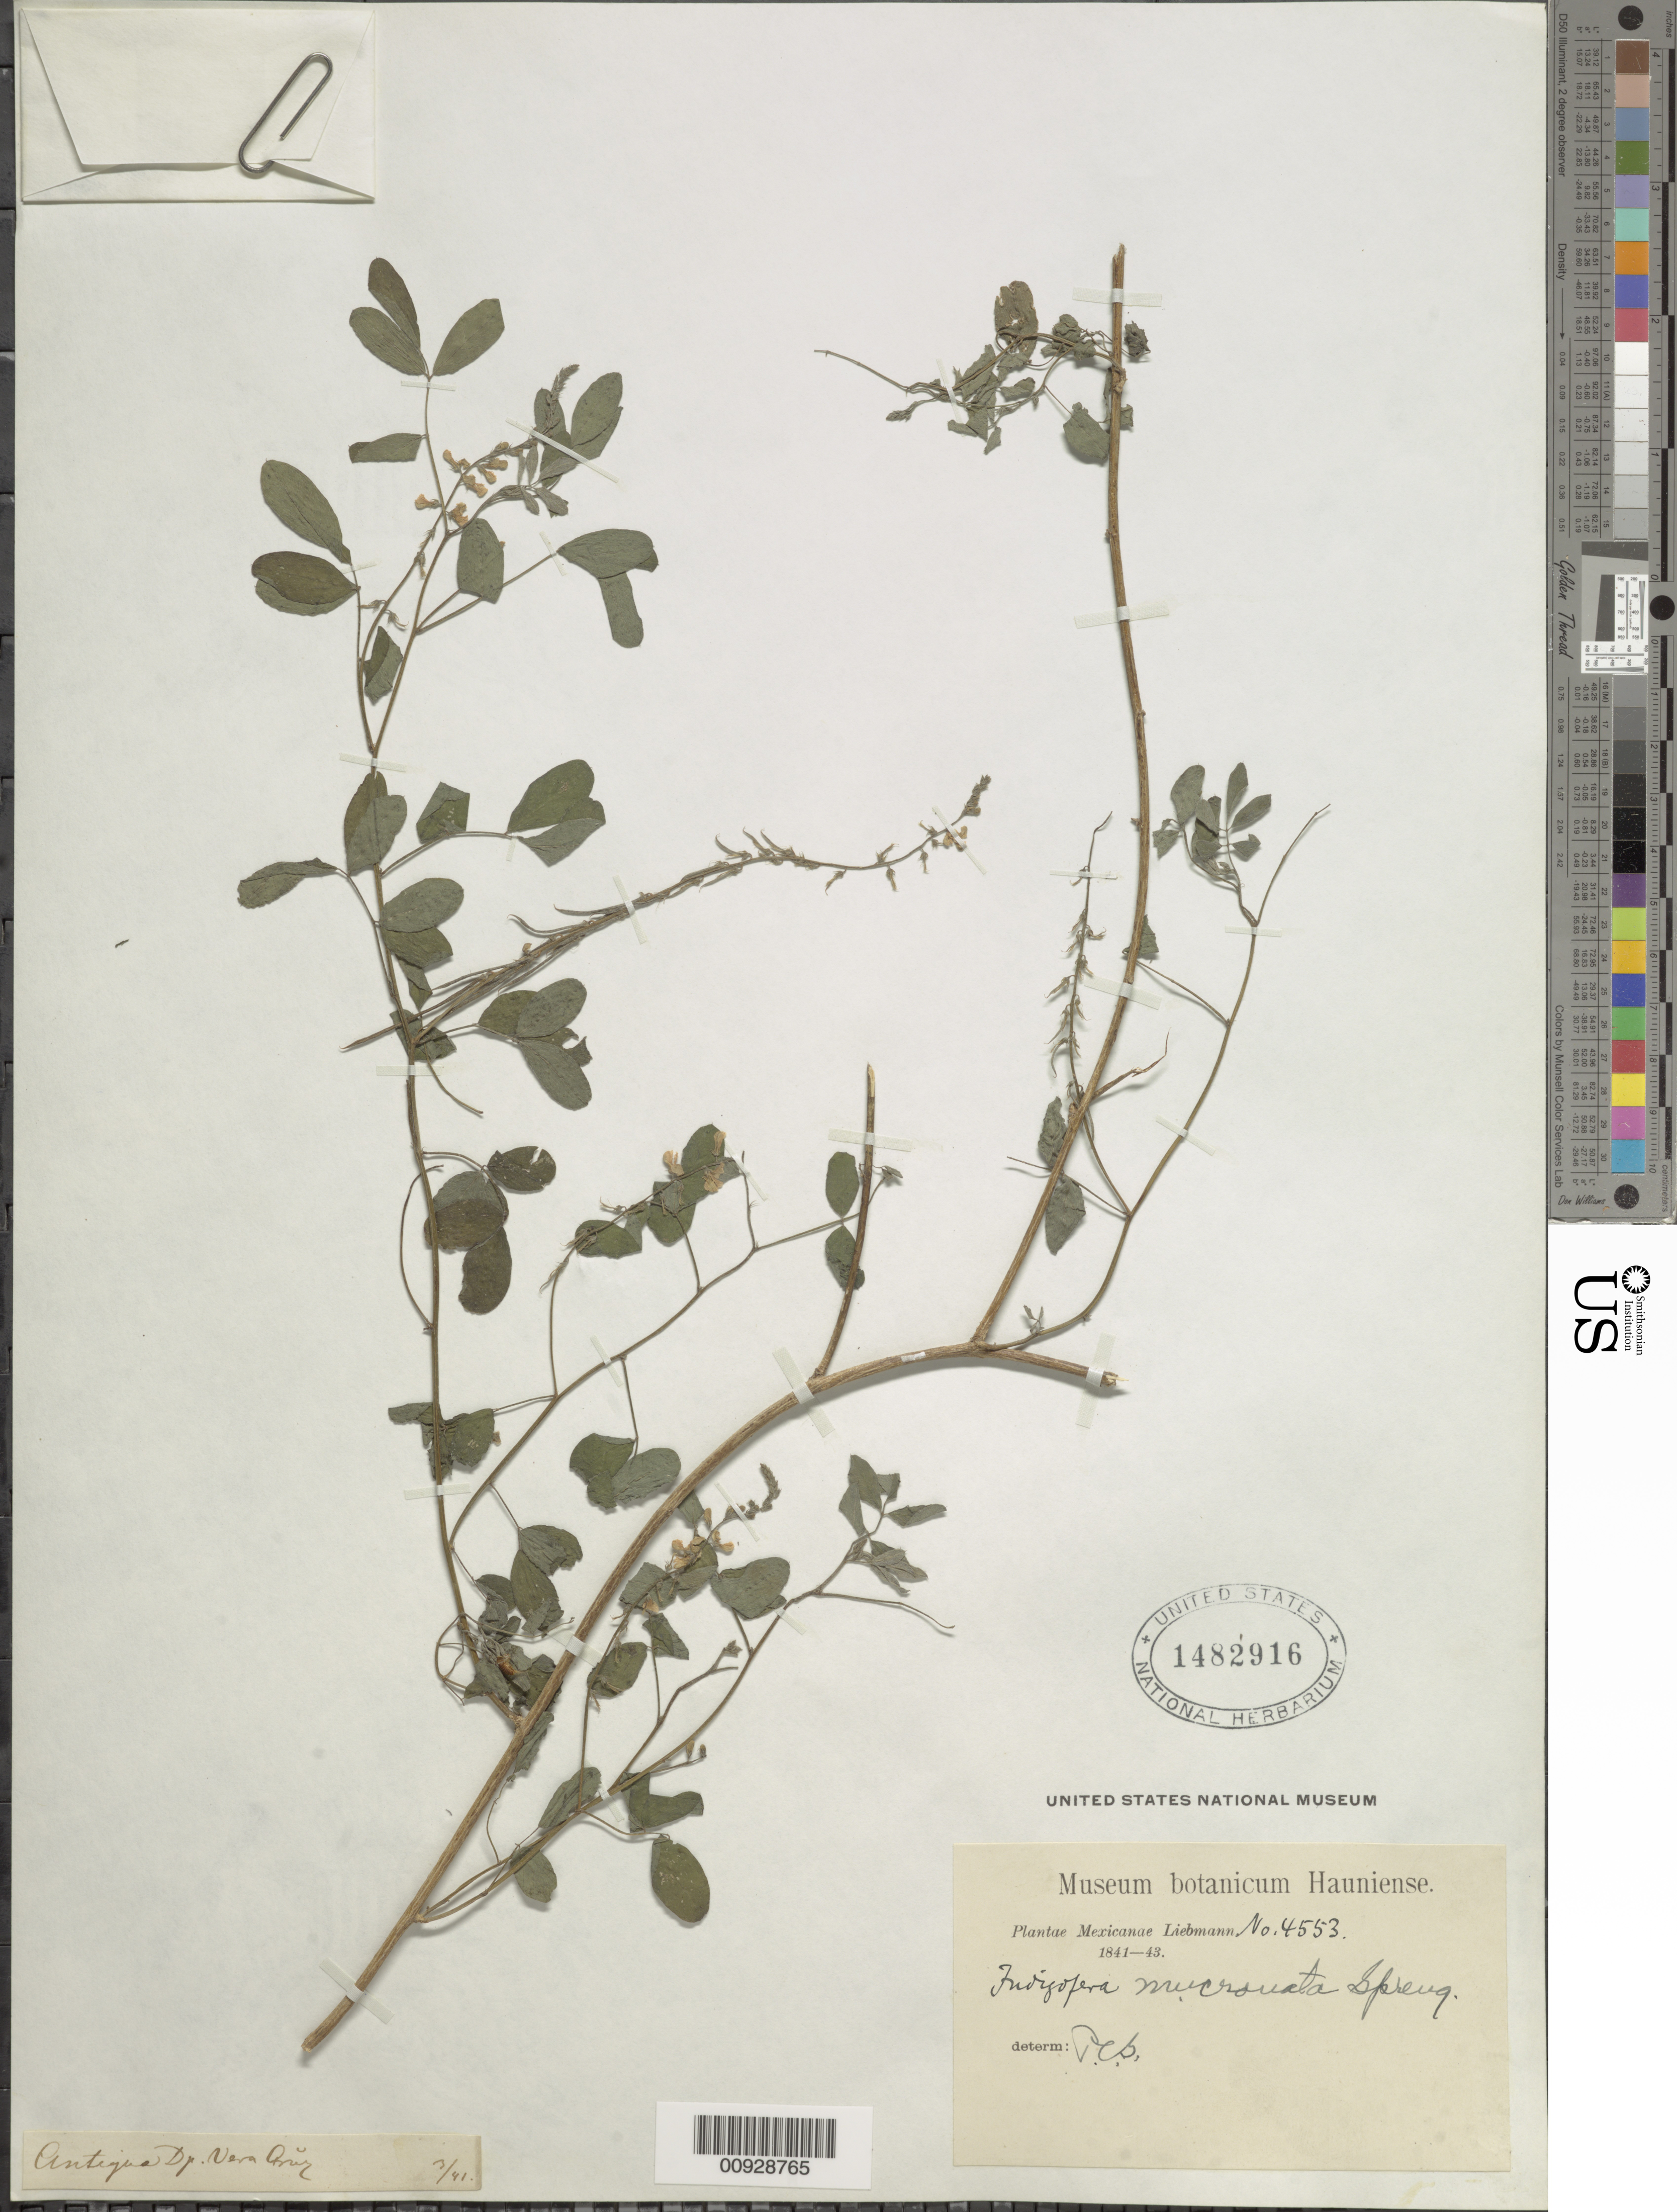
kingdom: Plantae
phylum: Tracheophyta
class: Magnoliopsida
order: Fabales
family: Fabaceae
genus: Indigofera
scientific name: Indigofera mucronata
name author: Lam.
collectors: F. M. Liebmann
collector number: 4553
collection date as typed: Mar 1841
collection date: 1841-03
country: Mexico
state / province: Veracruz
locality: Antigua Dp. Veracruz.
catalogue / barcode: US 1482916